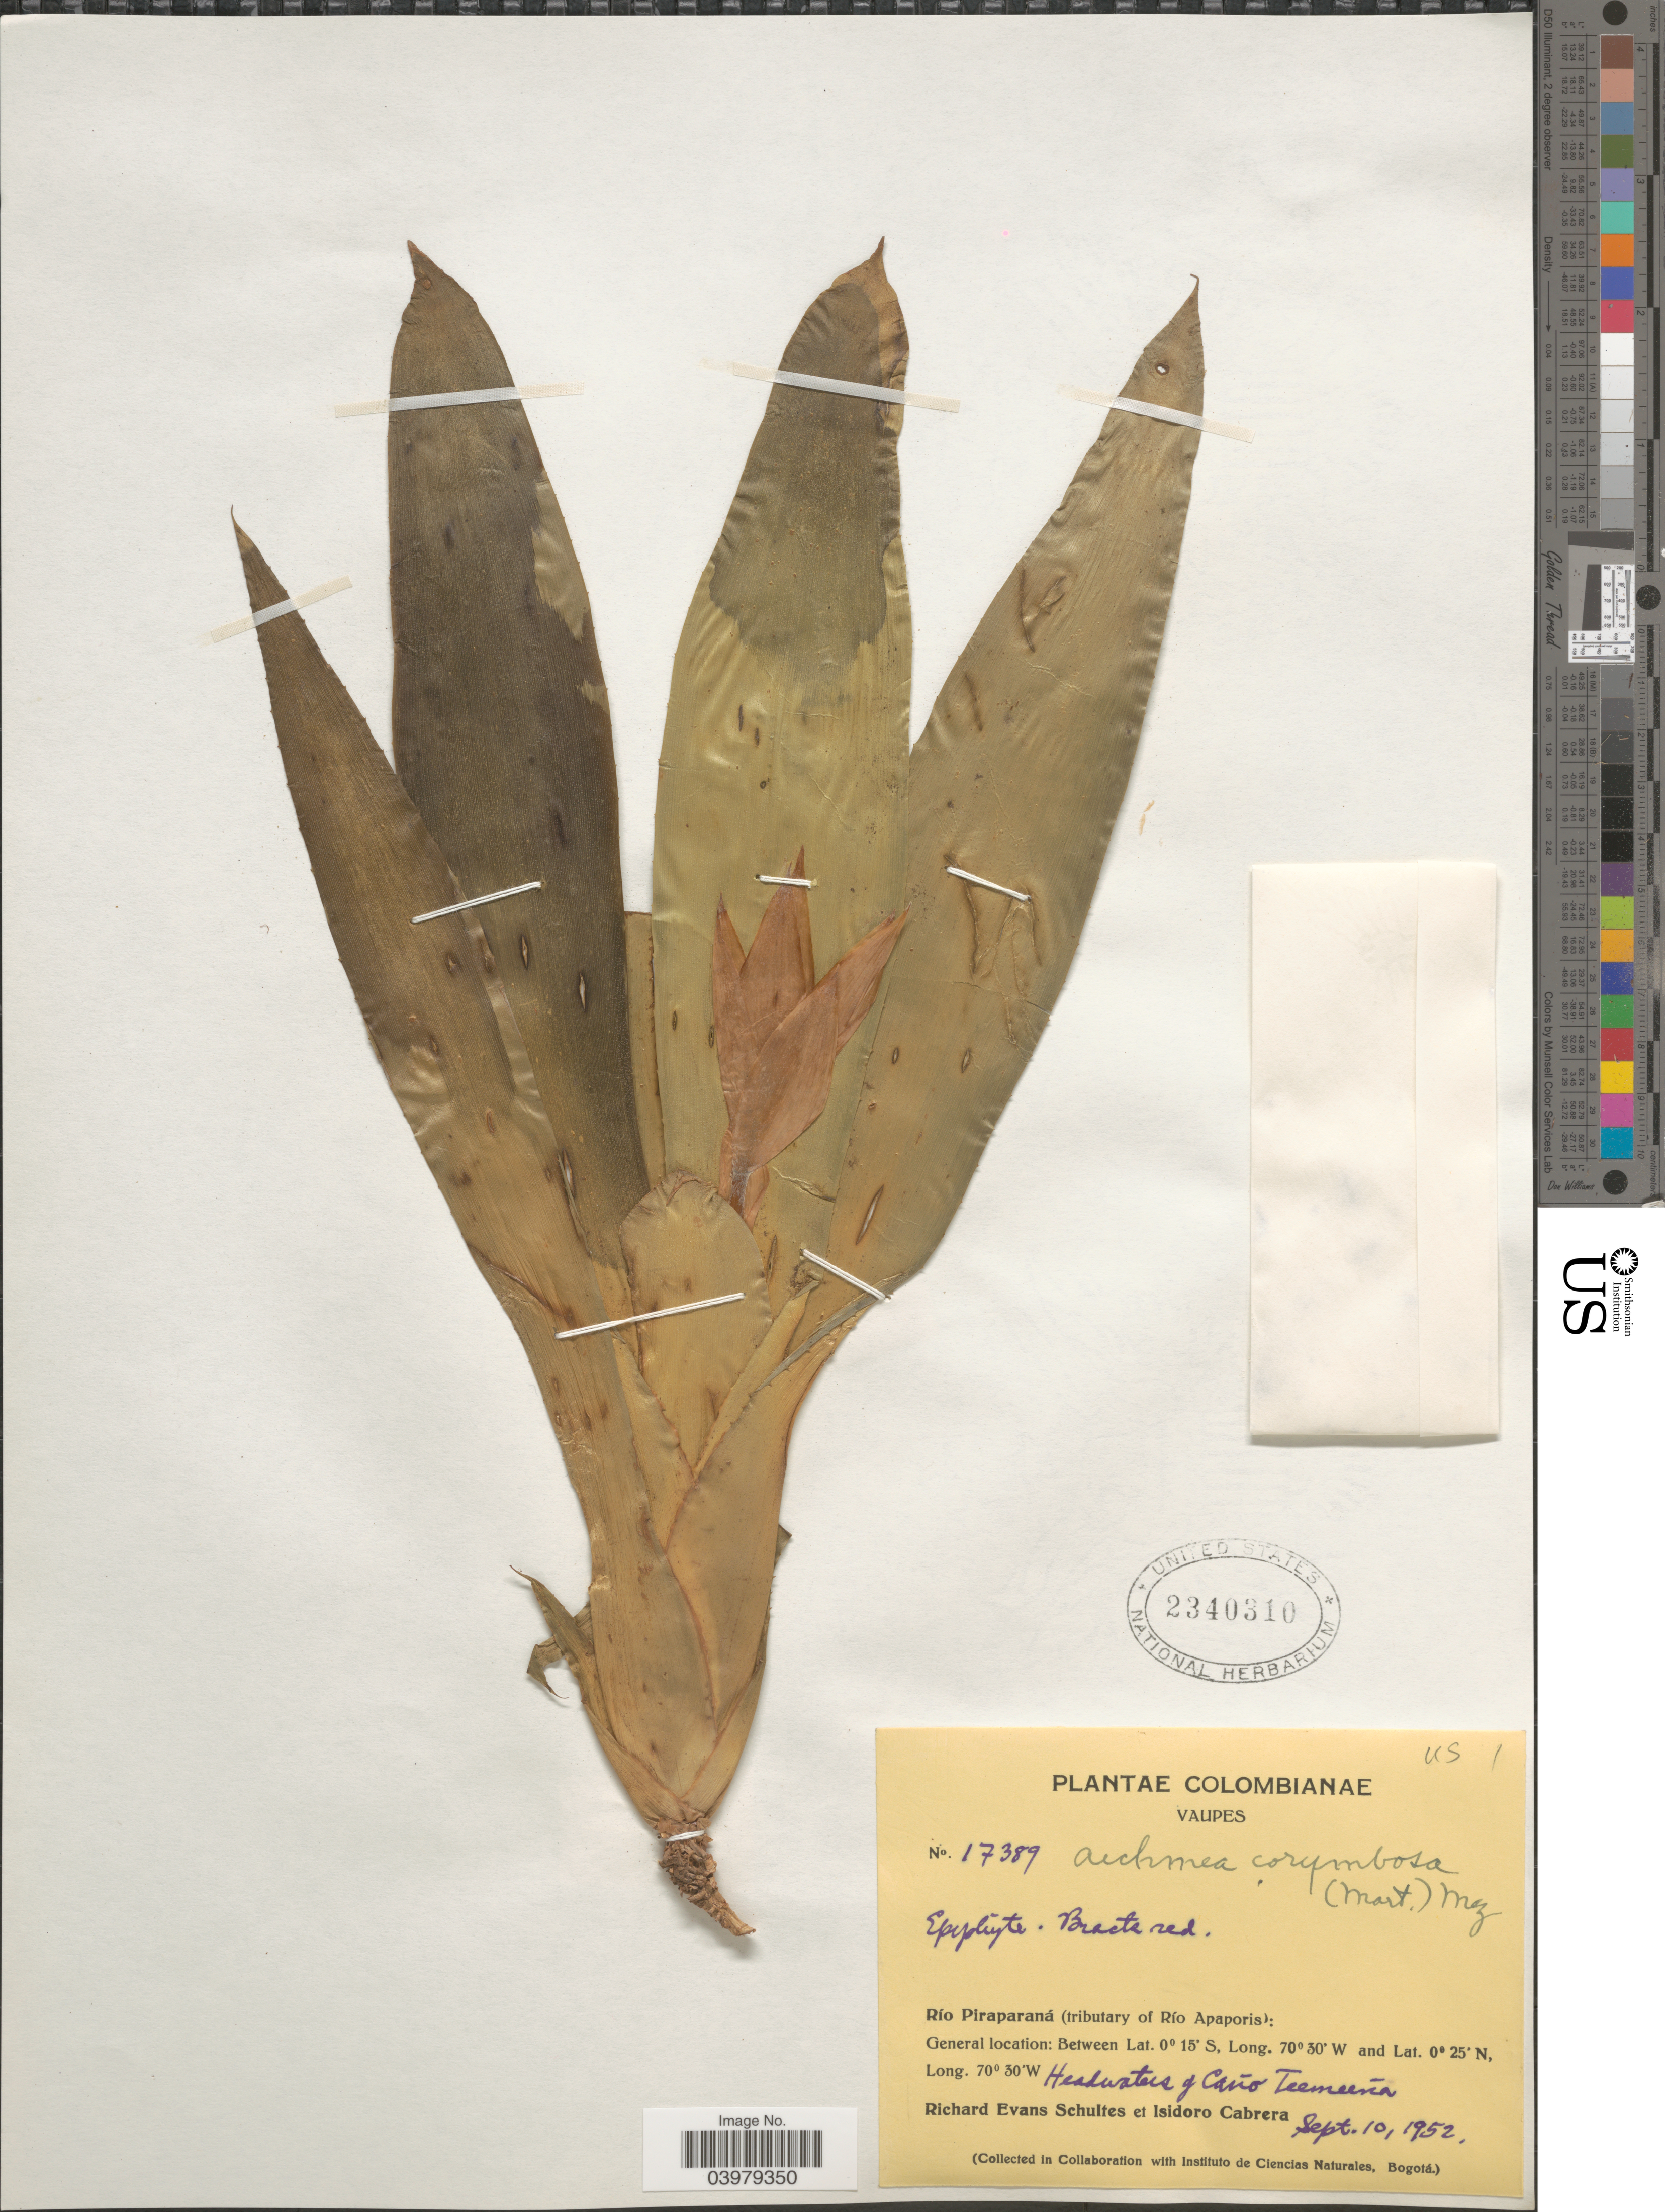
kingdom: Plantae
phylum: Tracheophyta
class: Liliopsida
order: Poales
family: Bromeliaceae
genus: Aechmea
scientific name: Aechmea corymbosa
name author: (Mart. ex Schult. f.) Mez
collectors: R. E. Schultes & I. Cabrera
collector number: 17389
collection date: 1952-09-10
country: Colombia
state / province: Vaupés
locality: Río Piraparaná (tributary of Río Apaporis). Headwaters of Caño Teemeeña.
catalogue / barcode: US 2340310